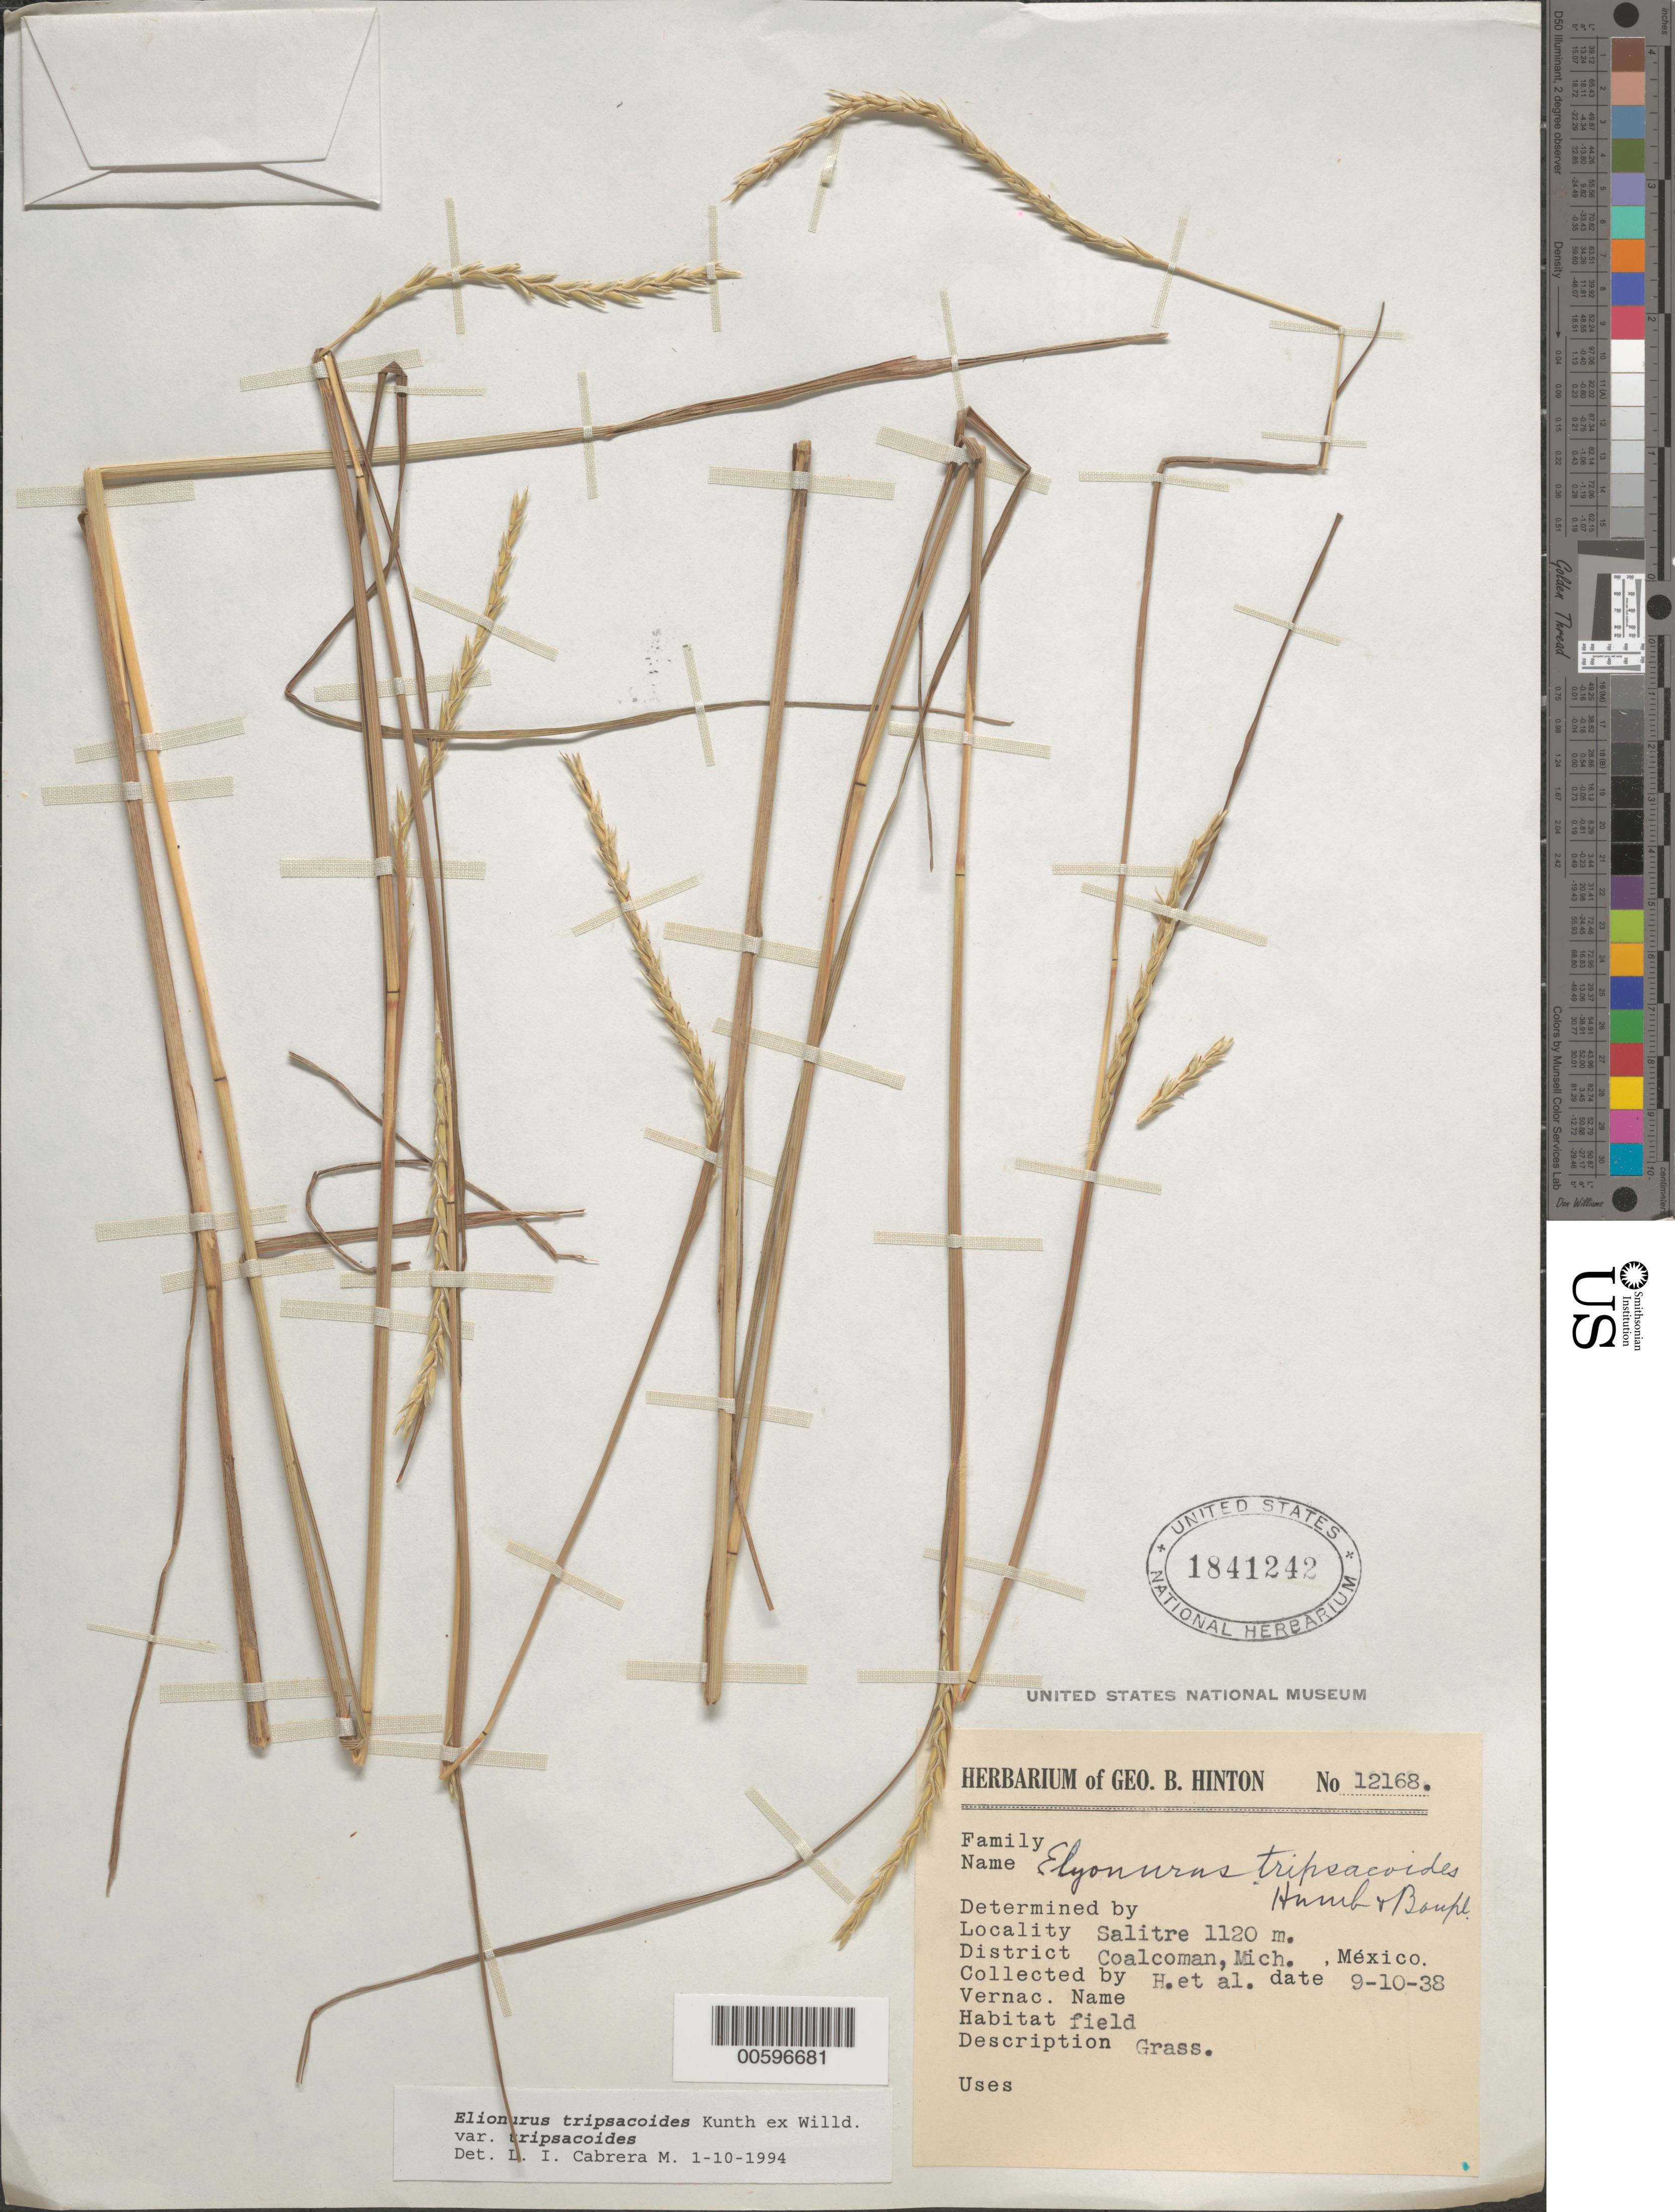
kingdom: Plantae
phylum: Tracheophyta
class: Liliopsida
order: Poales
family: Poaceae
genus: Elionurus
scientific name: Elionurus tripsacoides var. tripsacoides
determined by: Cabrera M., L. I.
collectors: G. B. Hinton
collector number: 12168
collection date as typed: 10 Sep 1938 or 9 Oct 1938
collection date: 1938-09-10 or 1938-10-09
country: Mexico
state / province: Michoacán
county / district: Coalcomán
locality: Salitre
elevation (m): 1120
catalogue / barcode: US 1841242